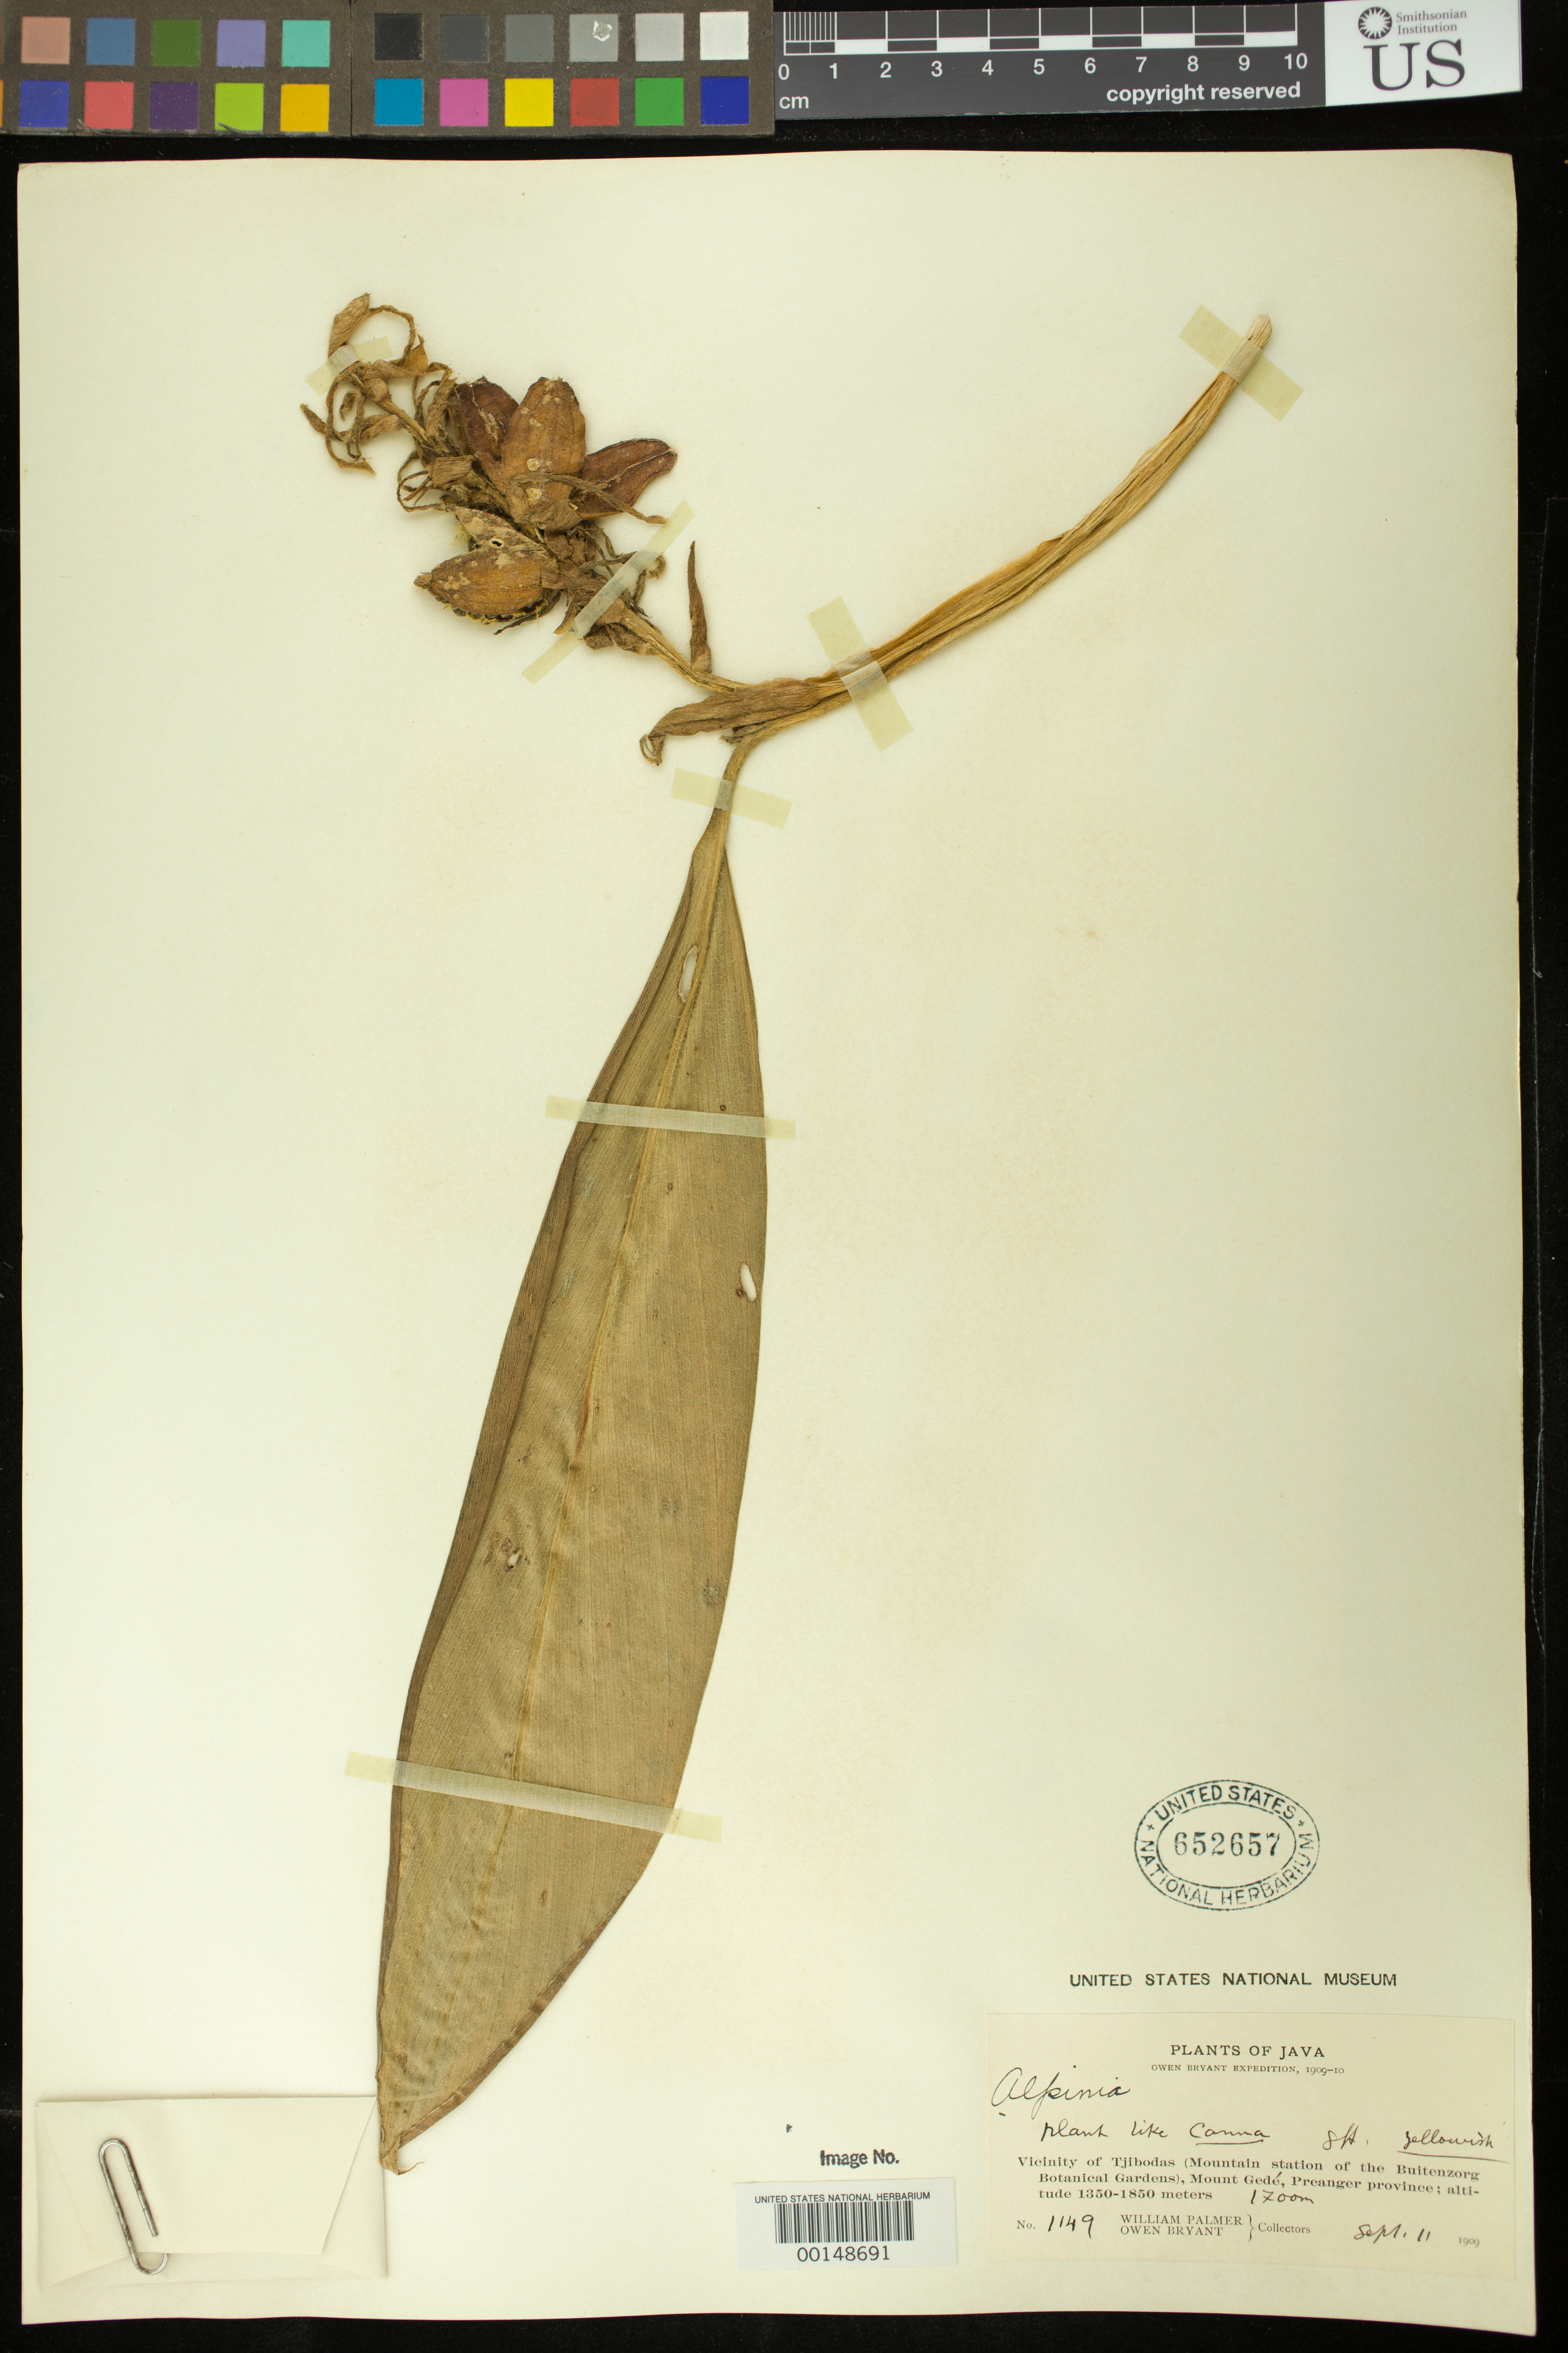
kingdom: Plantae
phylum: Tracheophyta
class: Liliopsida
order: Zingiberales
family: Zingiberaceae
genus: Alpinia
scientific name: Alpinia sp.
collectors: W. Palmer & O. Bryant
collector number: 1149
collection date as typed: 11 Sep 1909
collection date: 1909-09-11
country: Indonesia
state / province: Java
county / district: Jawa Barat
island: Java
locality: Vicinity of tjibodas (mountain station of the buitenzorg botanical gardens), mt. gede, preanger province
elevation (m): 1700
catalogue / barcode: US 652657